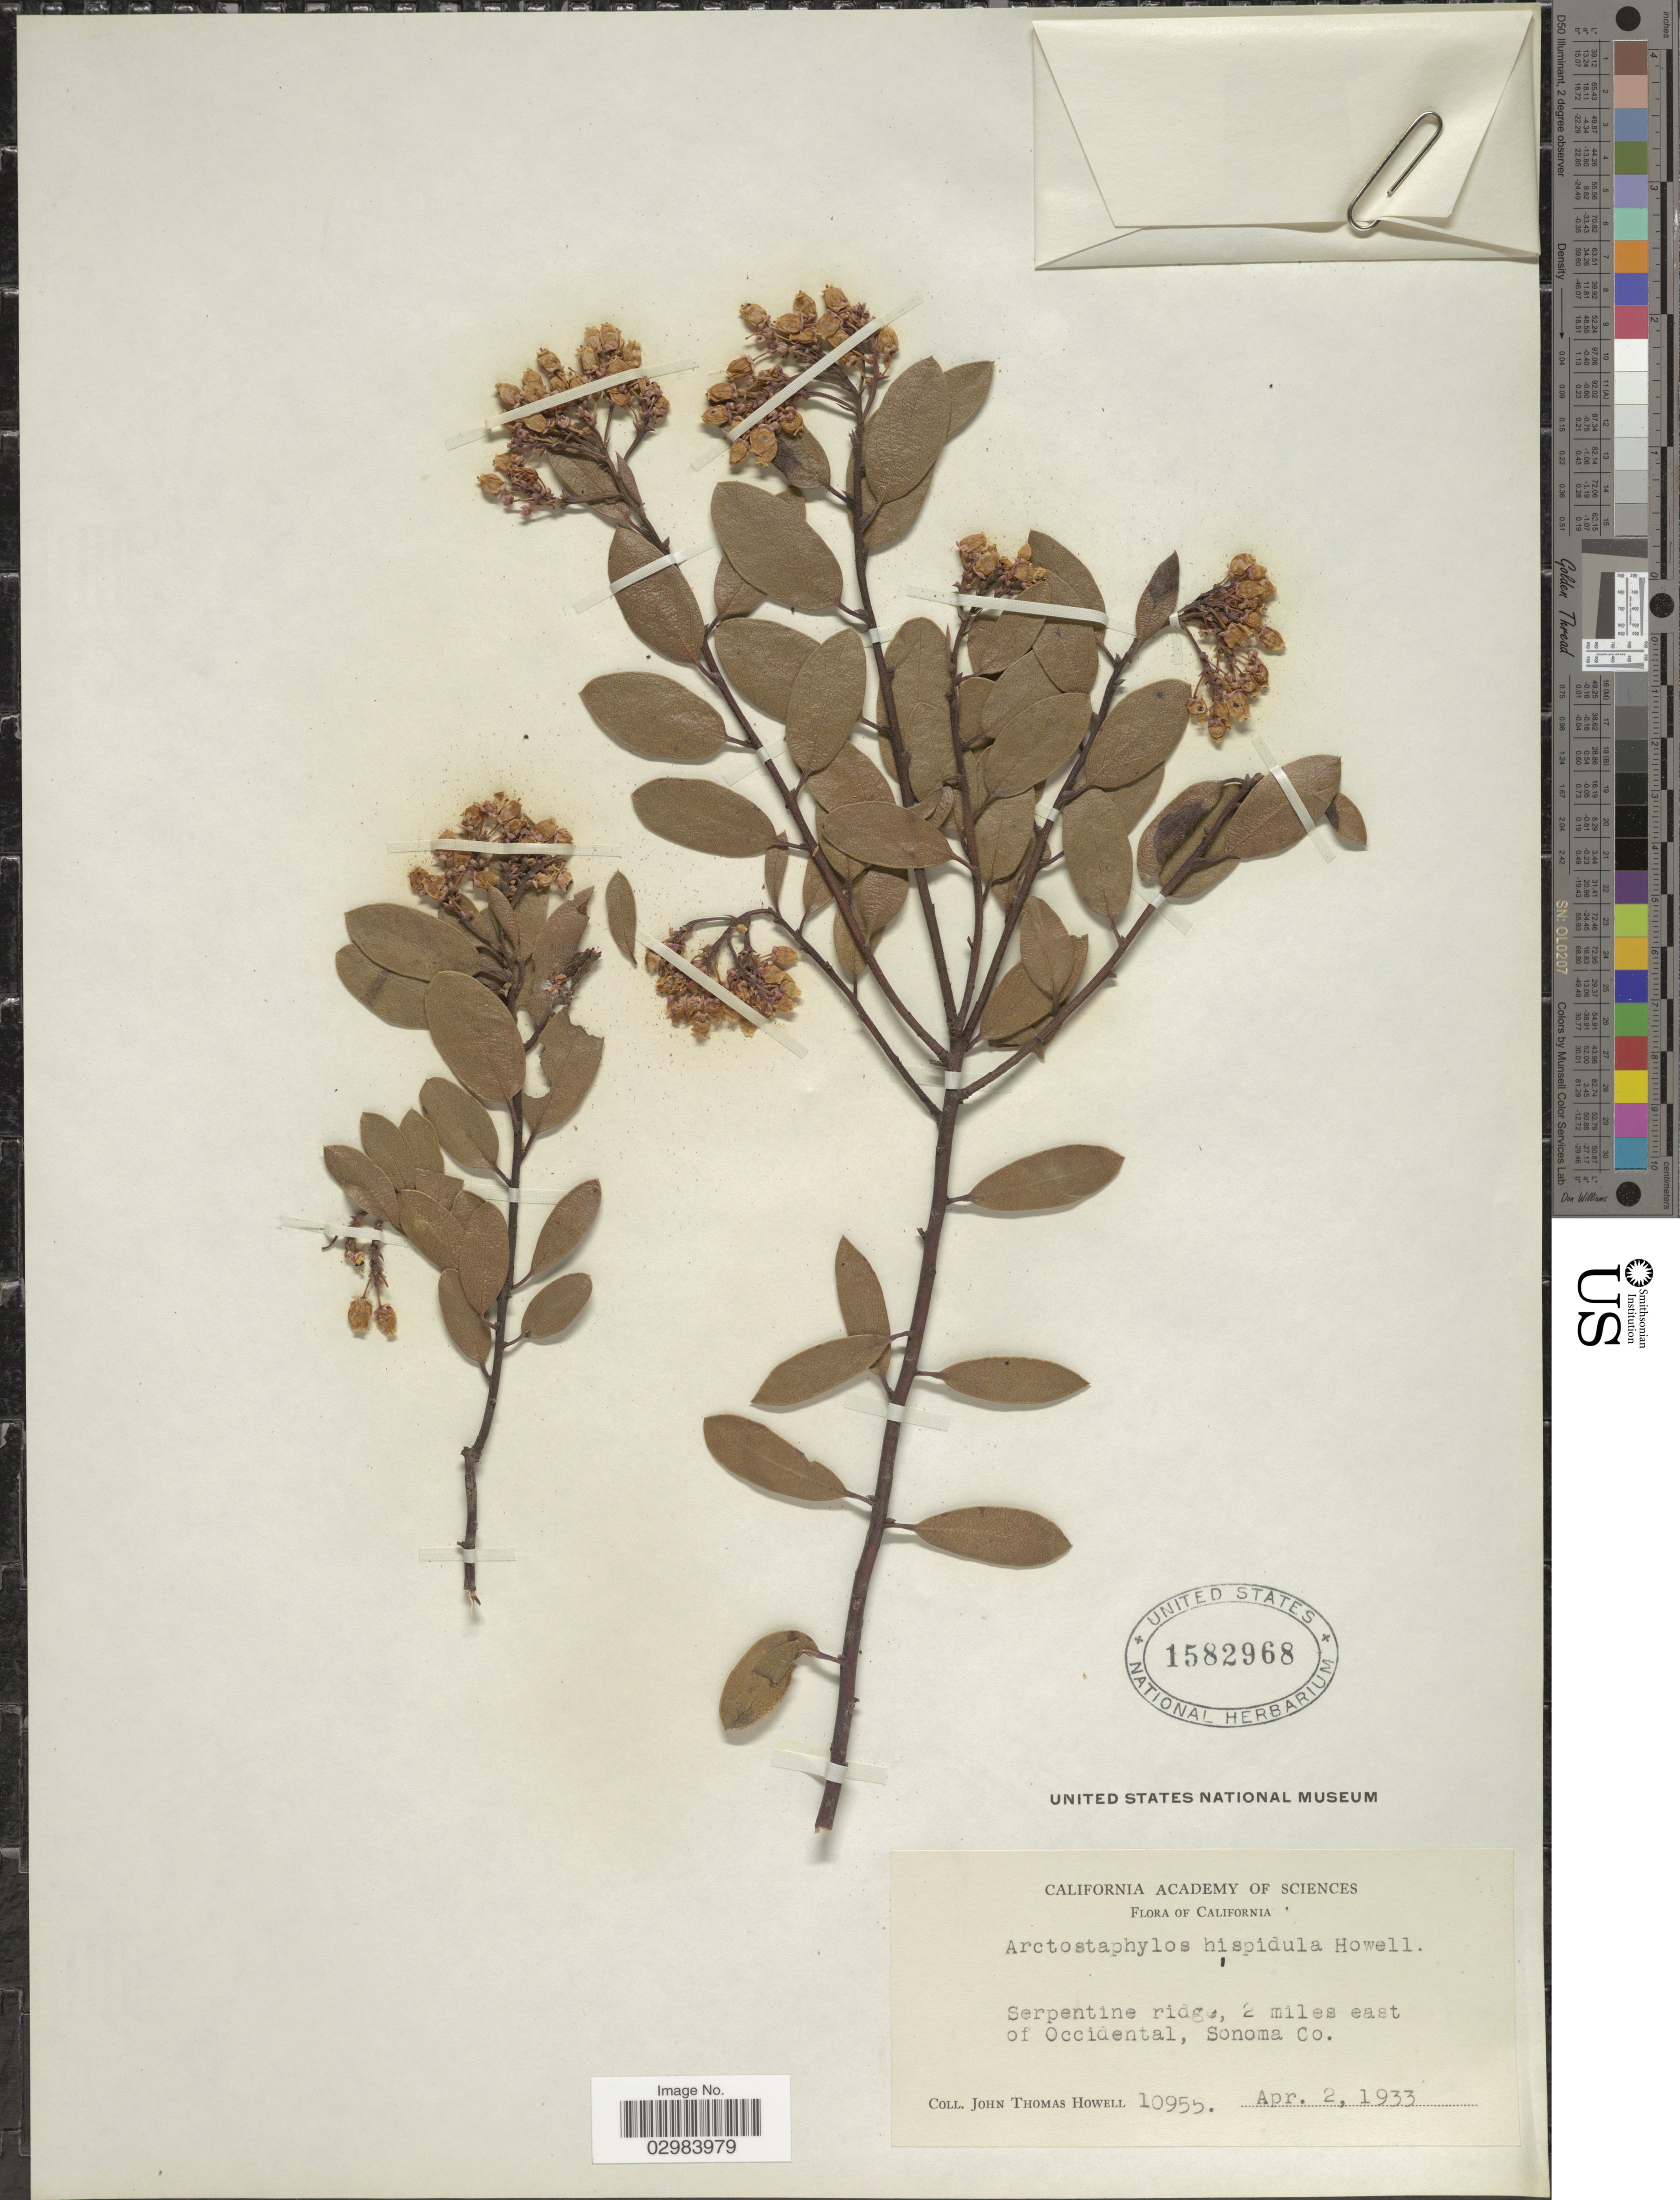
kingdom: Plantae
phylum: Tracheophyta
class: Magnoliopsida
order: Ericales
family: Ericaceae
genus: Arctostaphylos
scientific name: Arctostaphylos hispidula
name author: Howell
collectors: J. T. Howell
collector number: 10955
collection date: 1933-04-02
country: United States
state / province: California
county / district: Sonoma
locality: Serpentine ridge, 2 miles east of Occidental, Sonoma Co.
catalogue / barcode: US 1582968